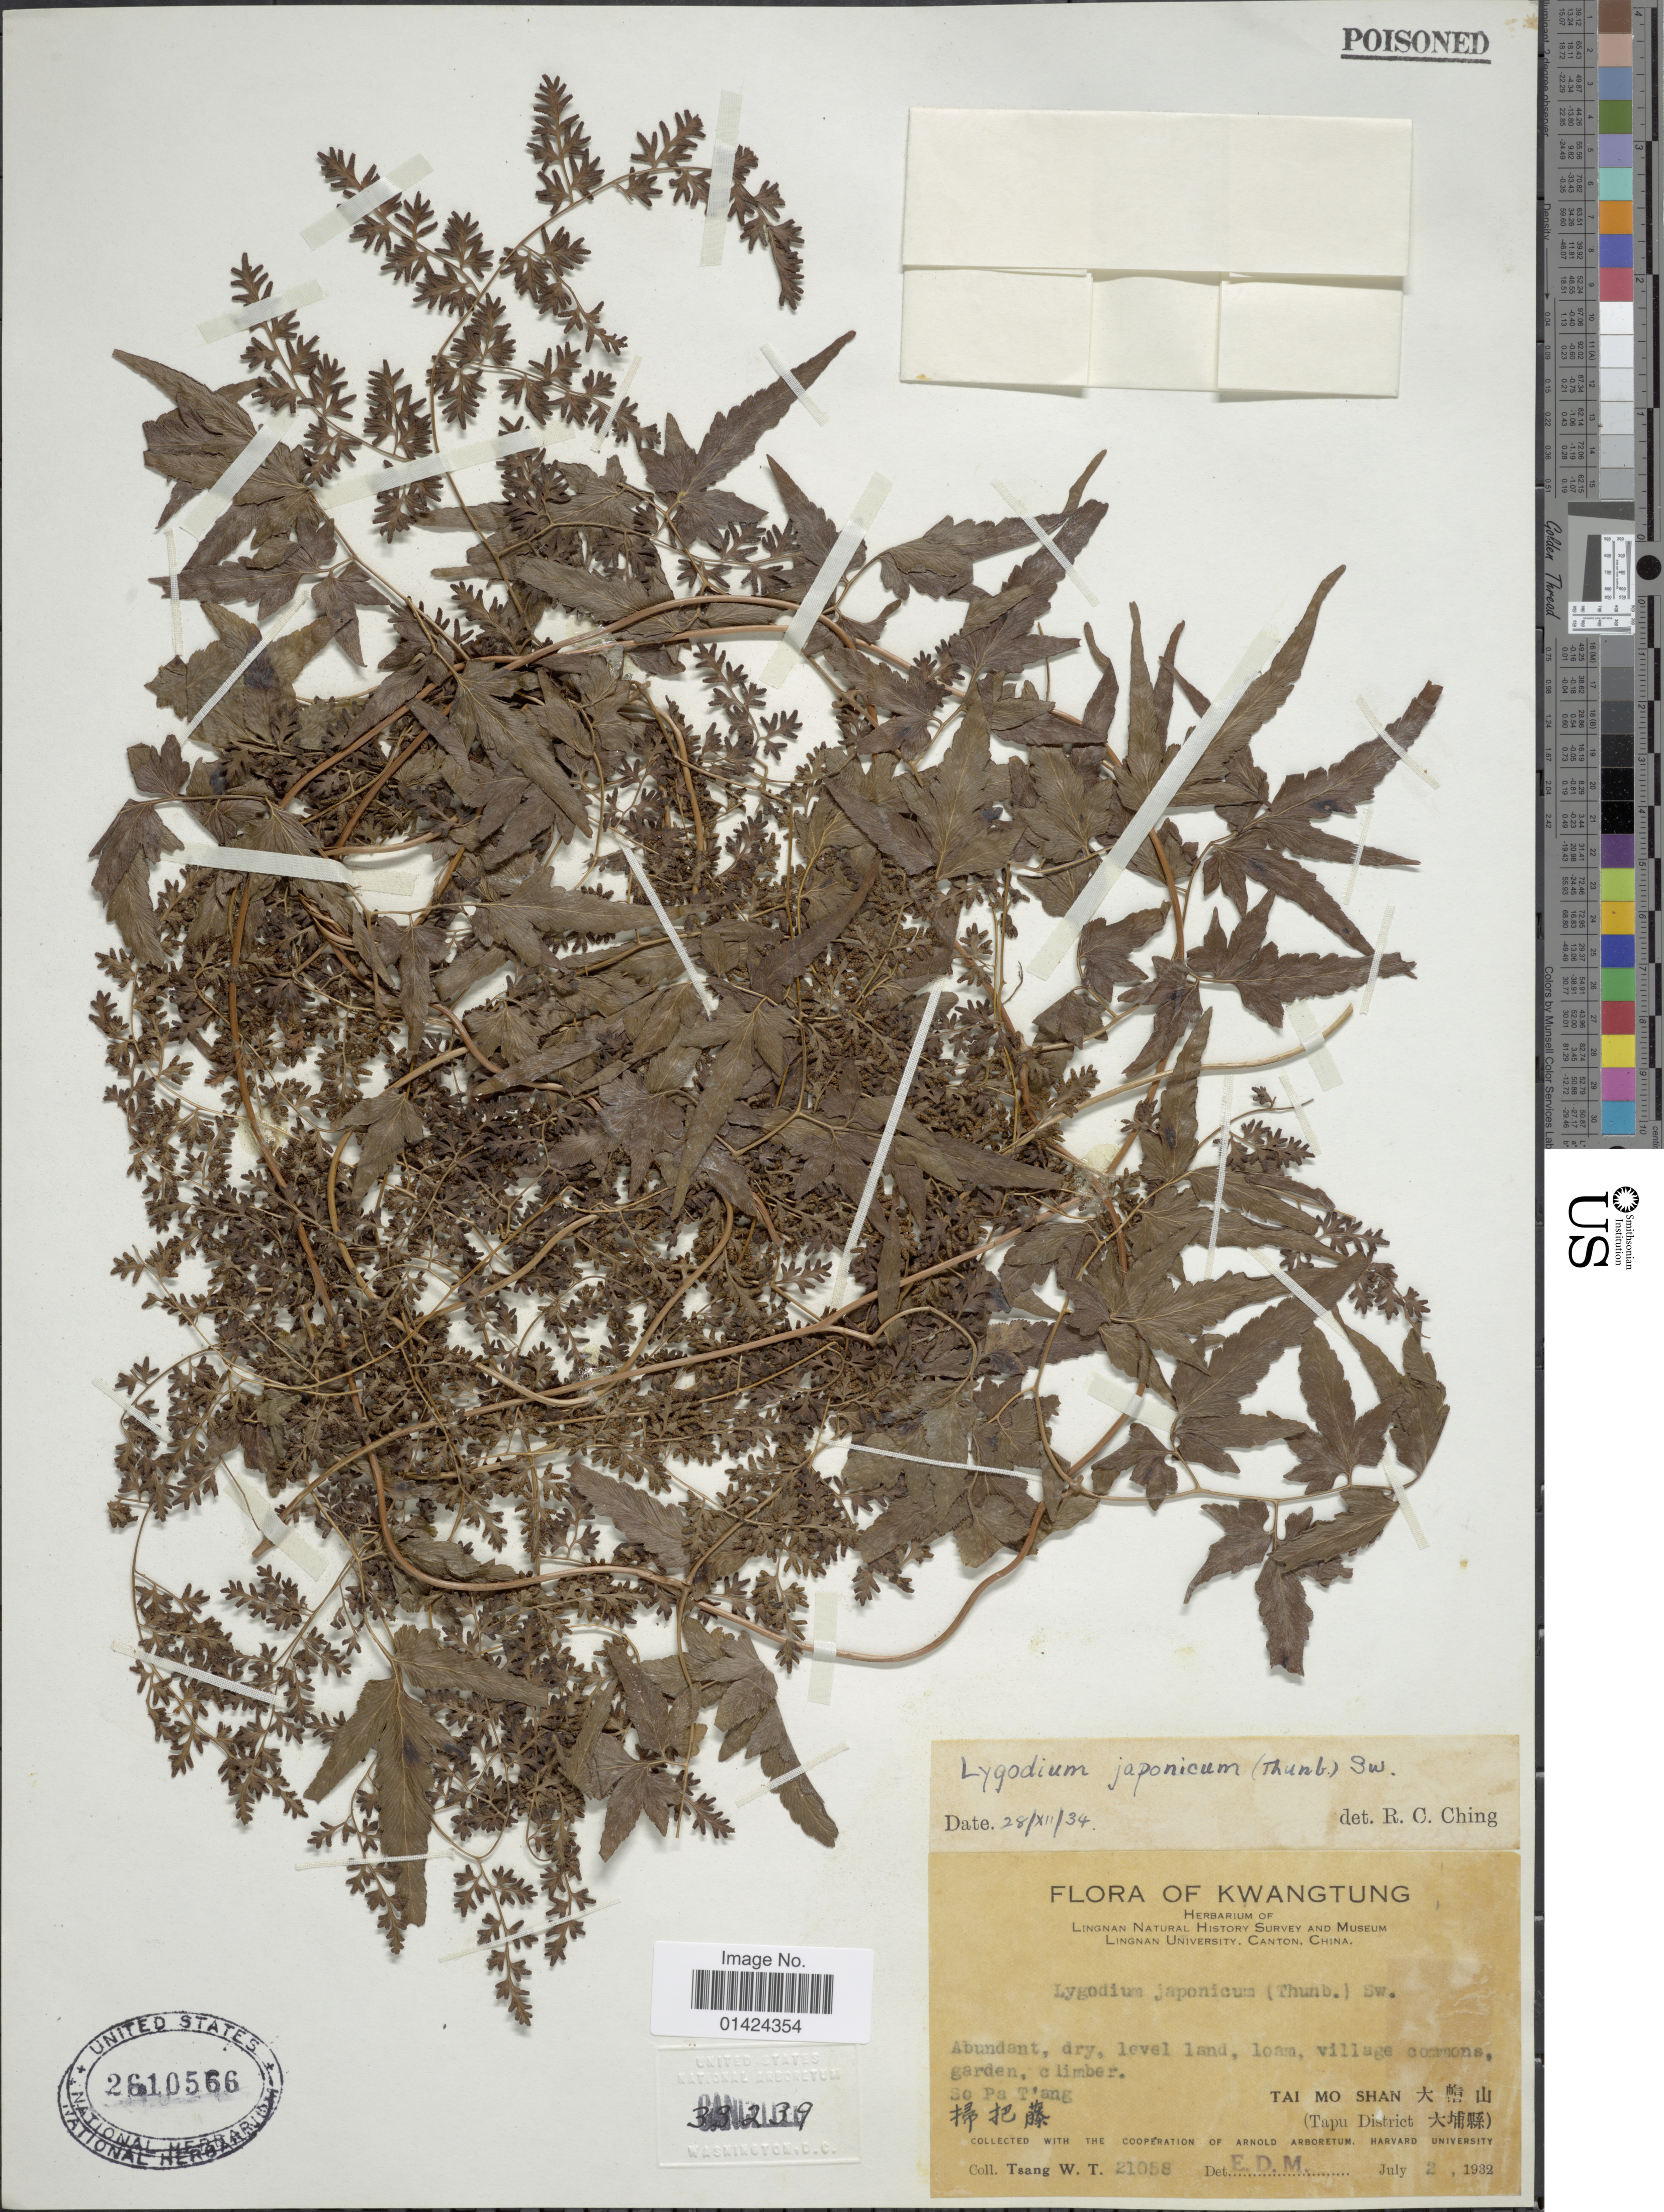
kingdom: Plantae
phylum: Tracheophyta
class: Polypodiopsida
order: Schizaeales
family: Lygodiaceae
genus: Lygodium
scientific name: Lygodium japonicum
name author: (Thunb.) Sw.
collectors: W. T. Tsang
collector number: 21058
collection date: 1932-07-02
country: China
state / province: Guangdong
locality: Kwangtung. So Pa T'ang. Tai Mo Shan (Tapu District).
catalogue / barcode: US 2610566